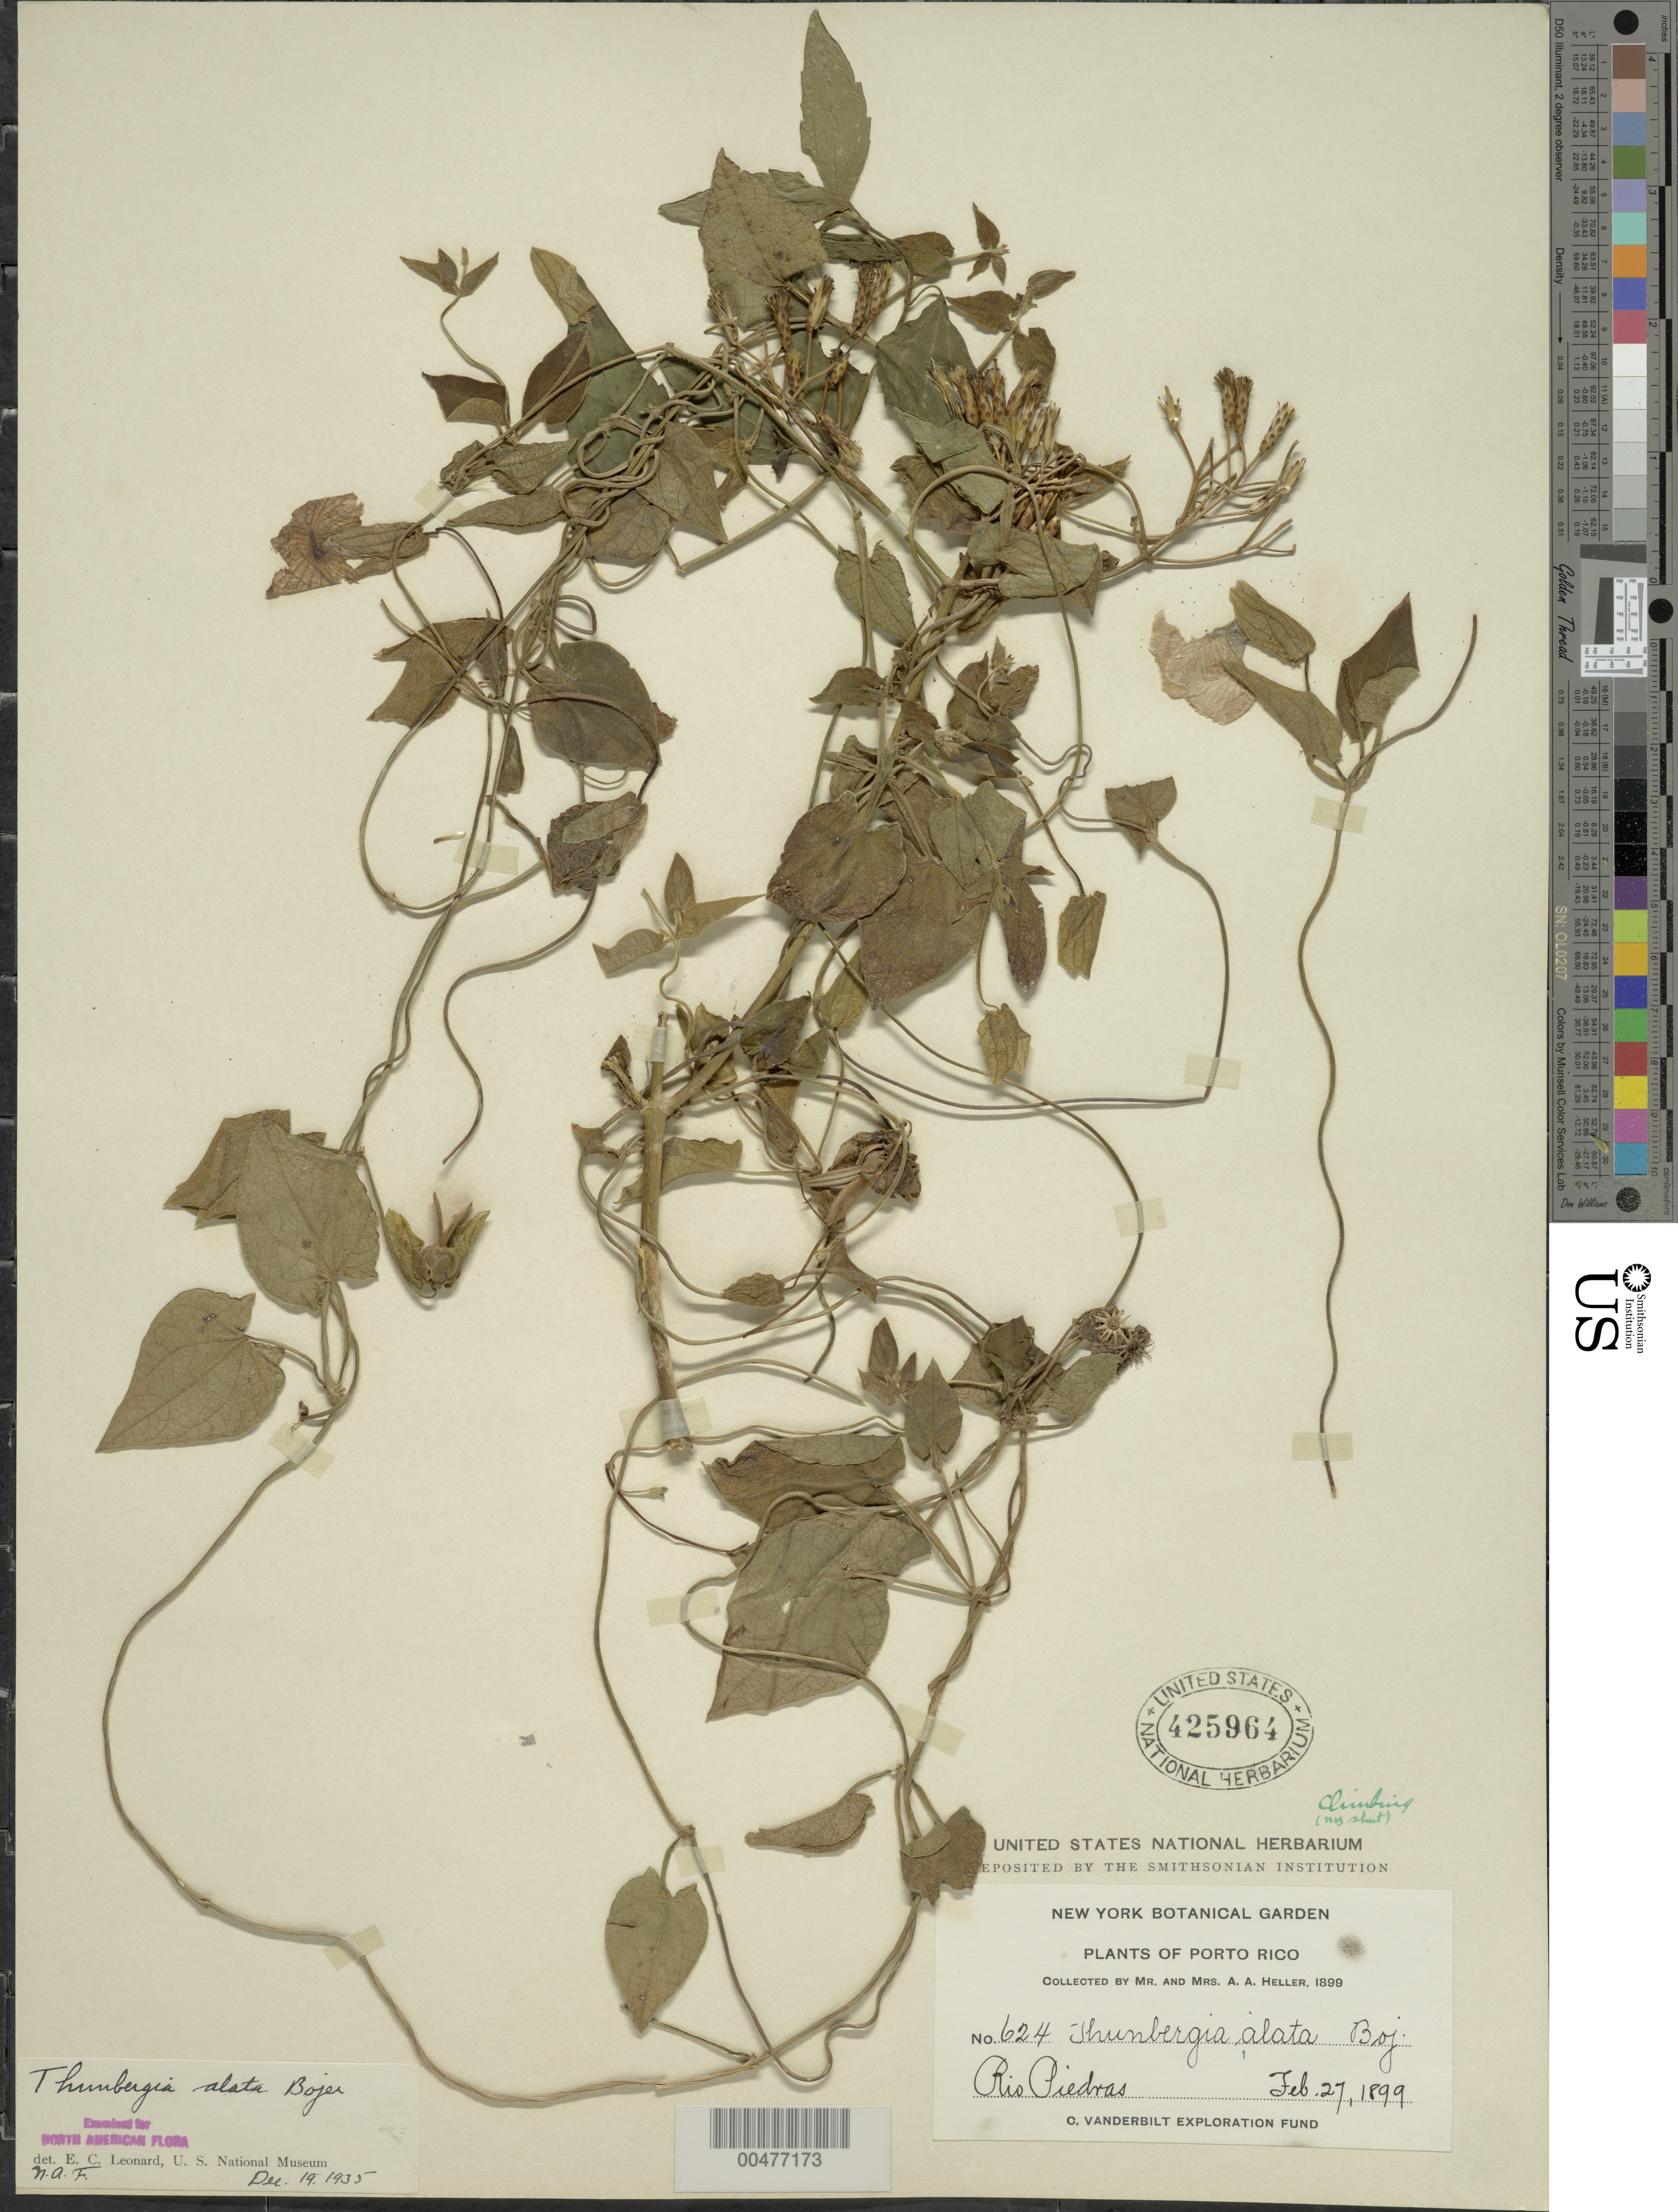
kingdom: Plantae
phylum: Tracheophyta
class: Magnoliopsida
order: Lamiales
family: Acanthaceae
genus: Thunbergia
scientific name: Thunbergia alata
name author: Bojer ex Sims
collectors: -- Heller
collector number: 624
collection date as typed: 27 Feb 1899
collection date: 1899-02-27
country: Puerto Rico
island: Greater Antilles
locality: Rio Piedras.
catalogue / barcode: US 425964